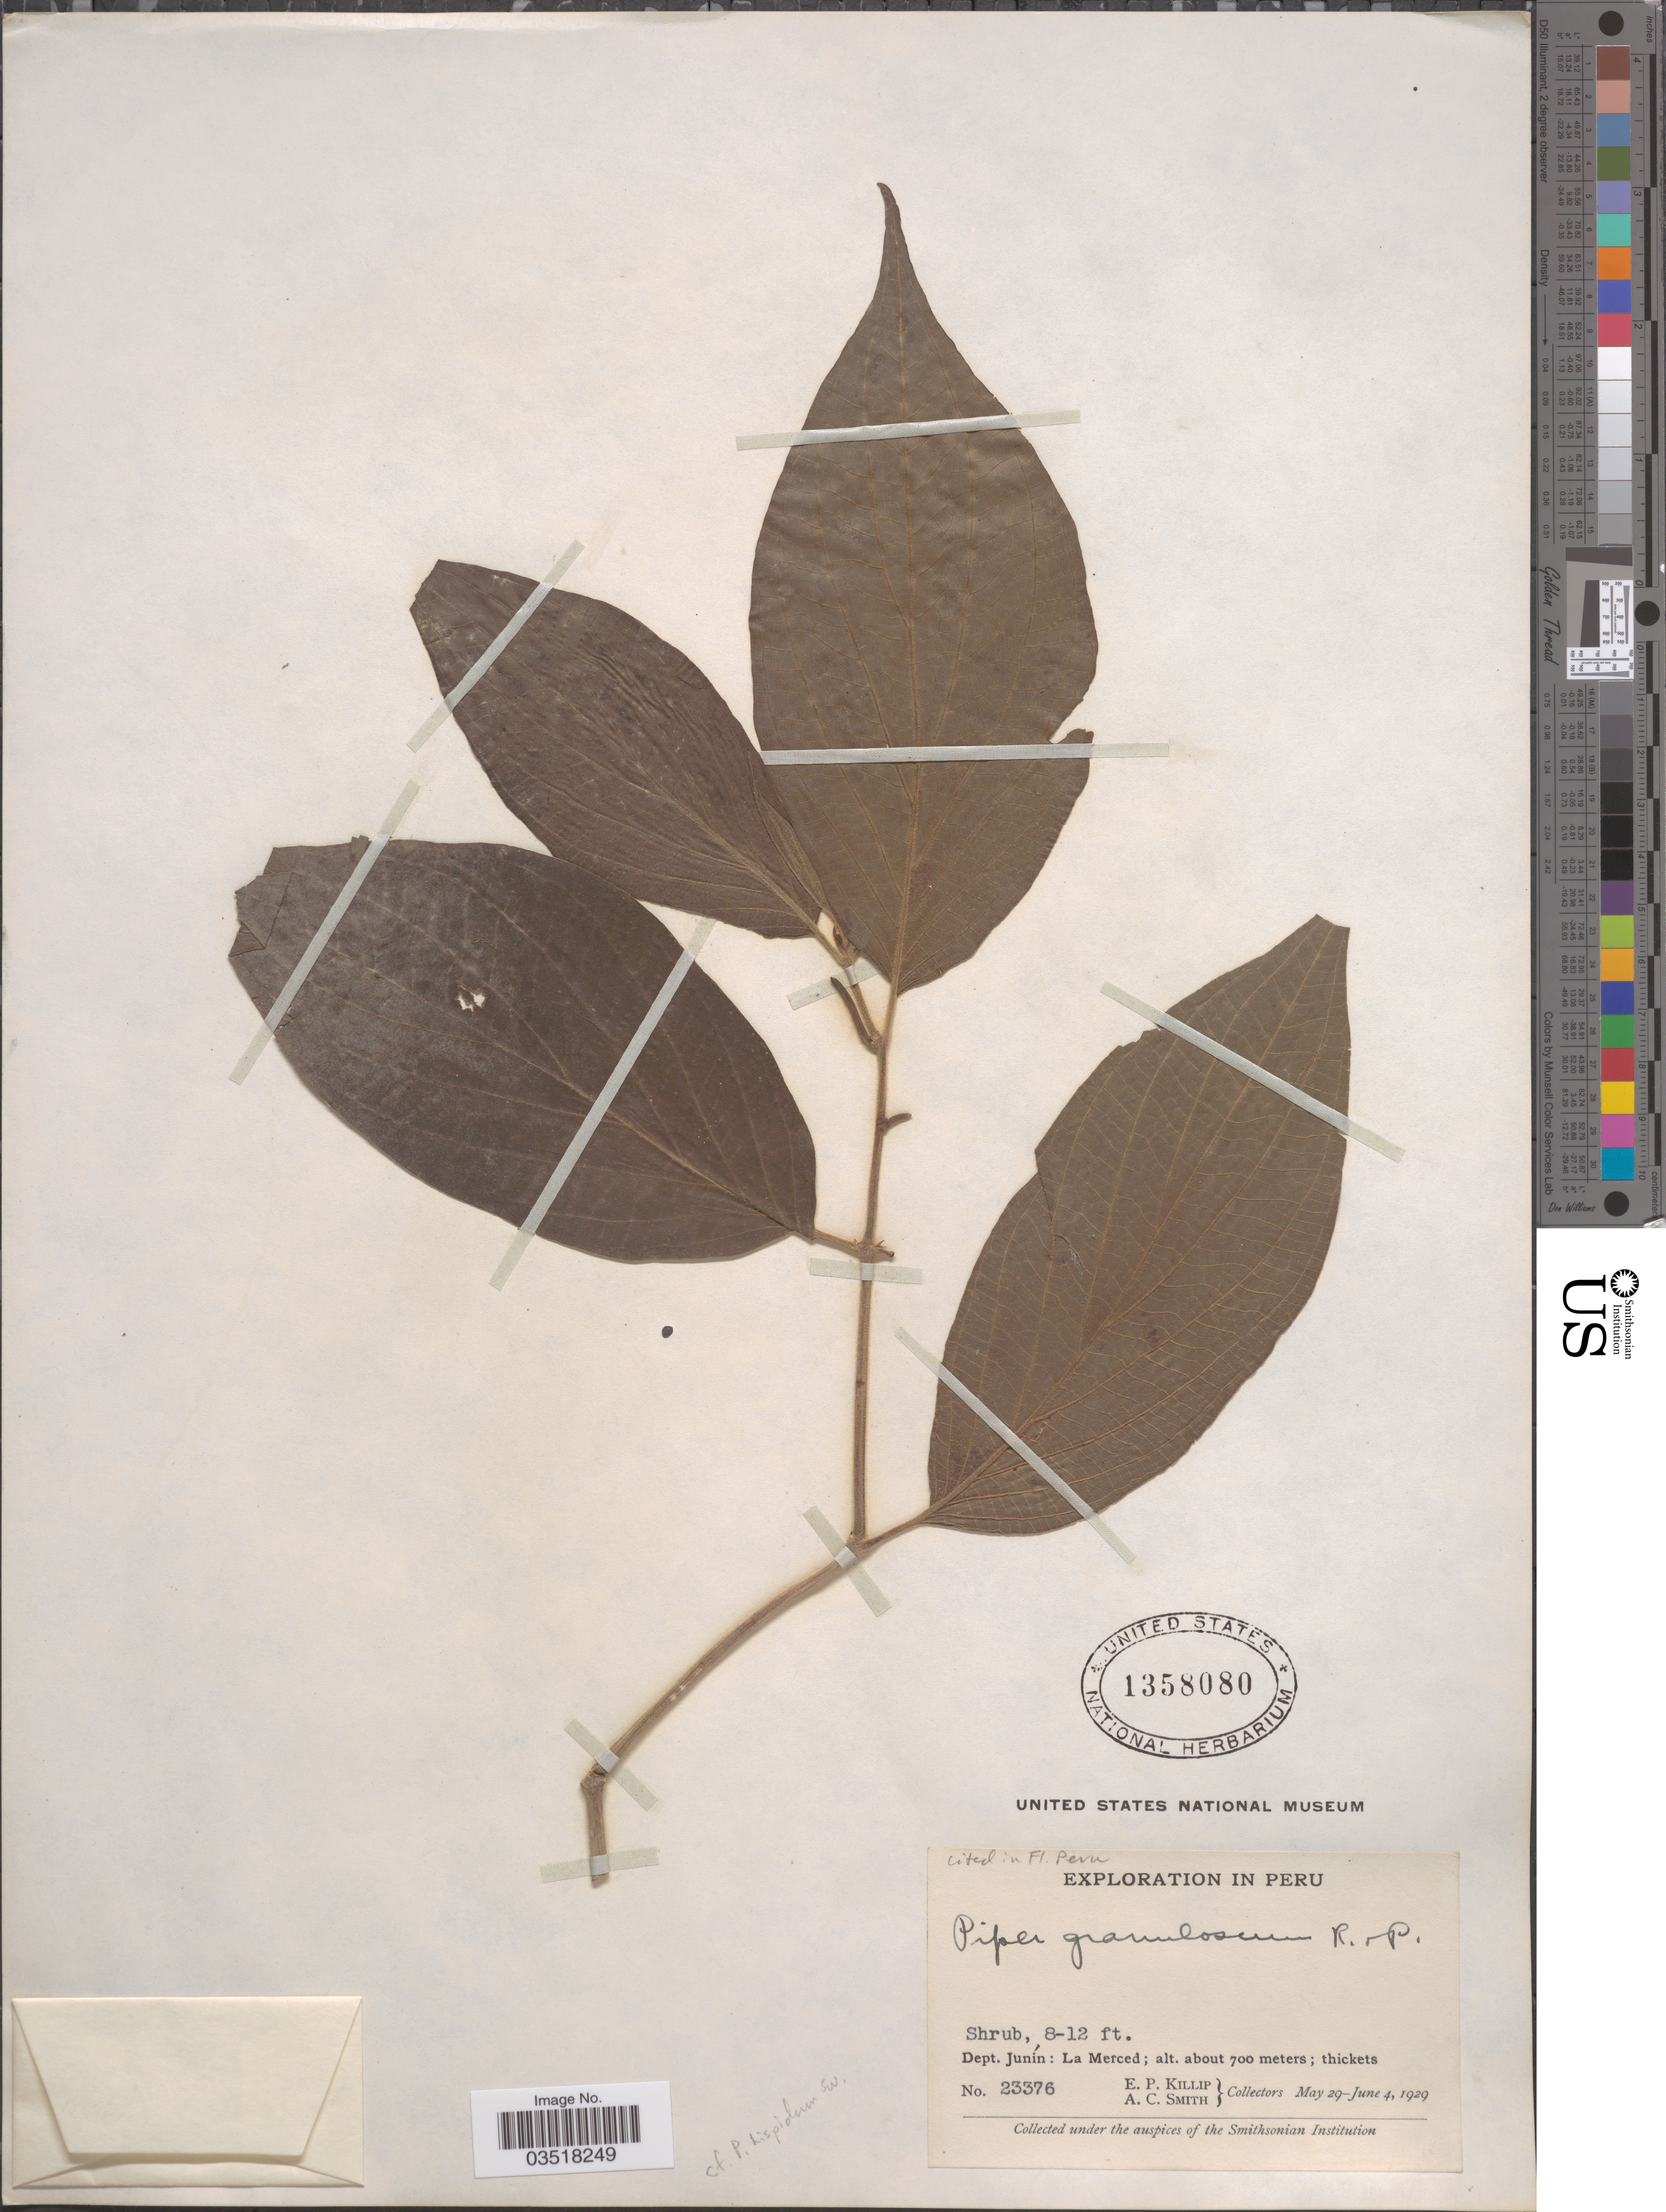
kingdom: Plantae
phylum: Tracheophyta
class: Magnoliopsida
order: Piperales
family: Piperaceae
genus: Piper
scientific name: Piper granulosum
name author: Ruiz & Pav.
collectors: E. P. Killip & A. C. Smith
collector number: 23376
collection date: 1929-05-29/1929-06-04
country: Peru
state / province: Junín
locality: Dept. Junín: La Merced.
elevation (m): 700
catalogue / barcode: US 1358080